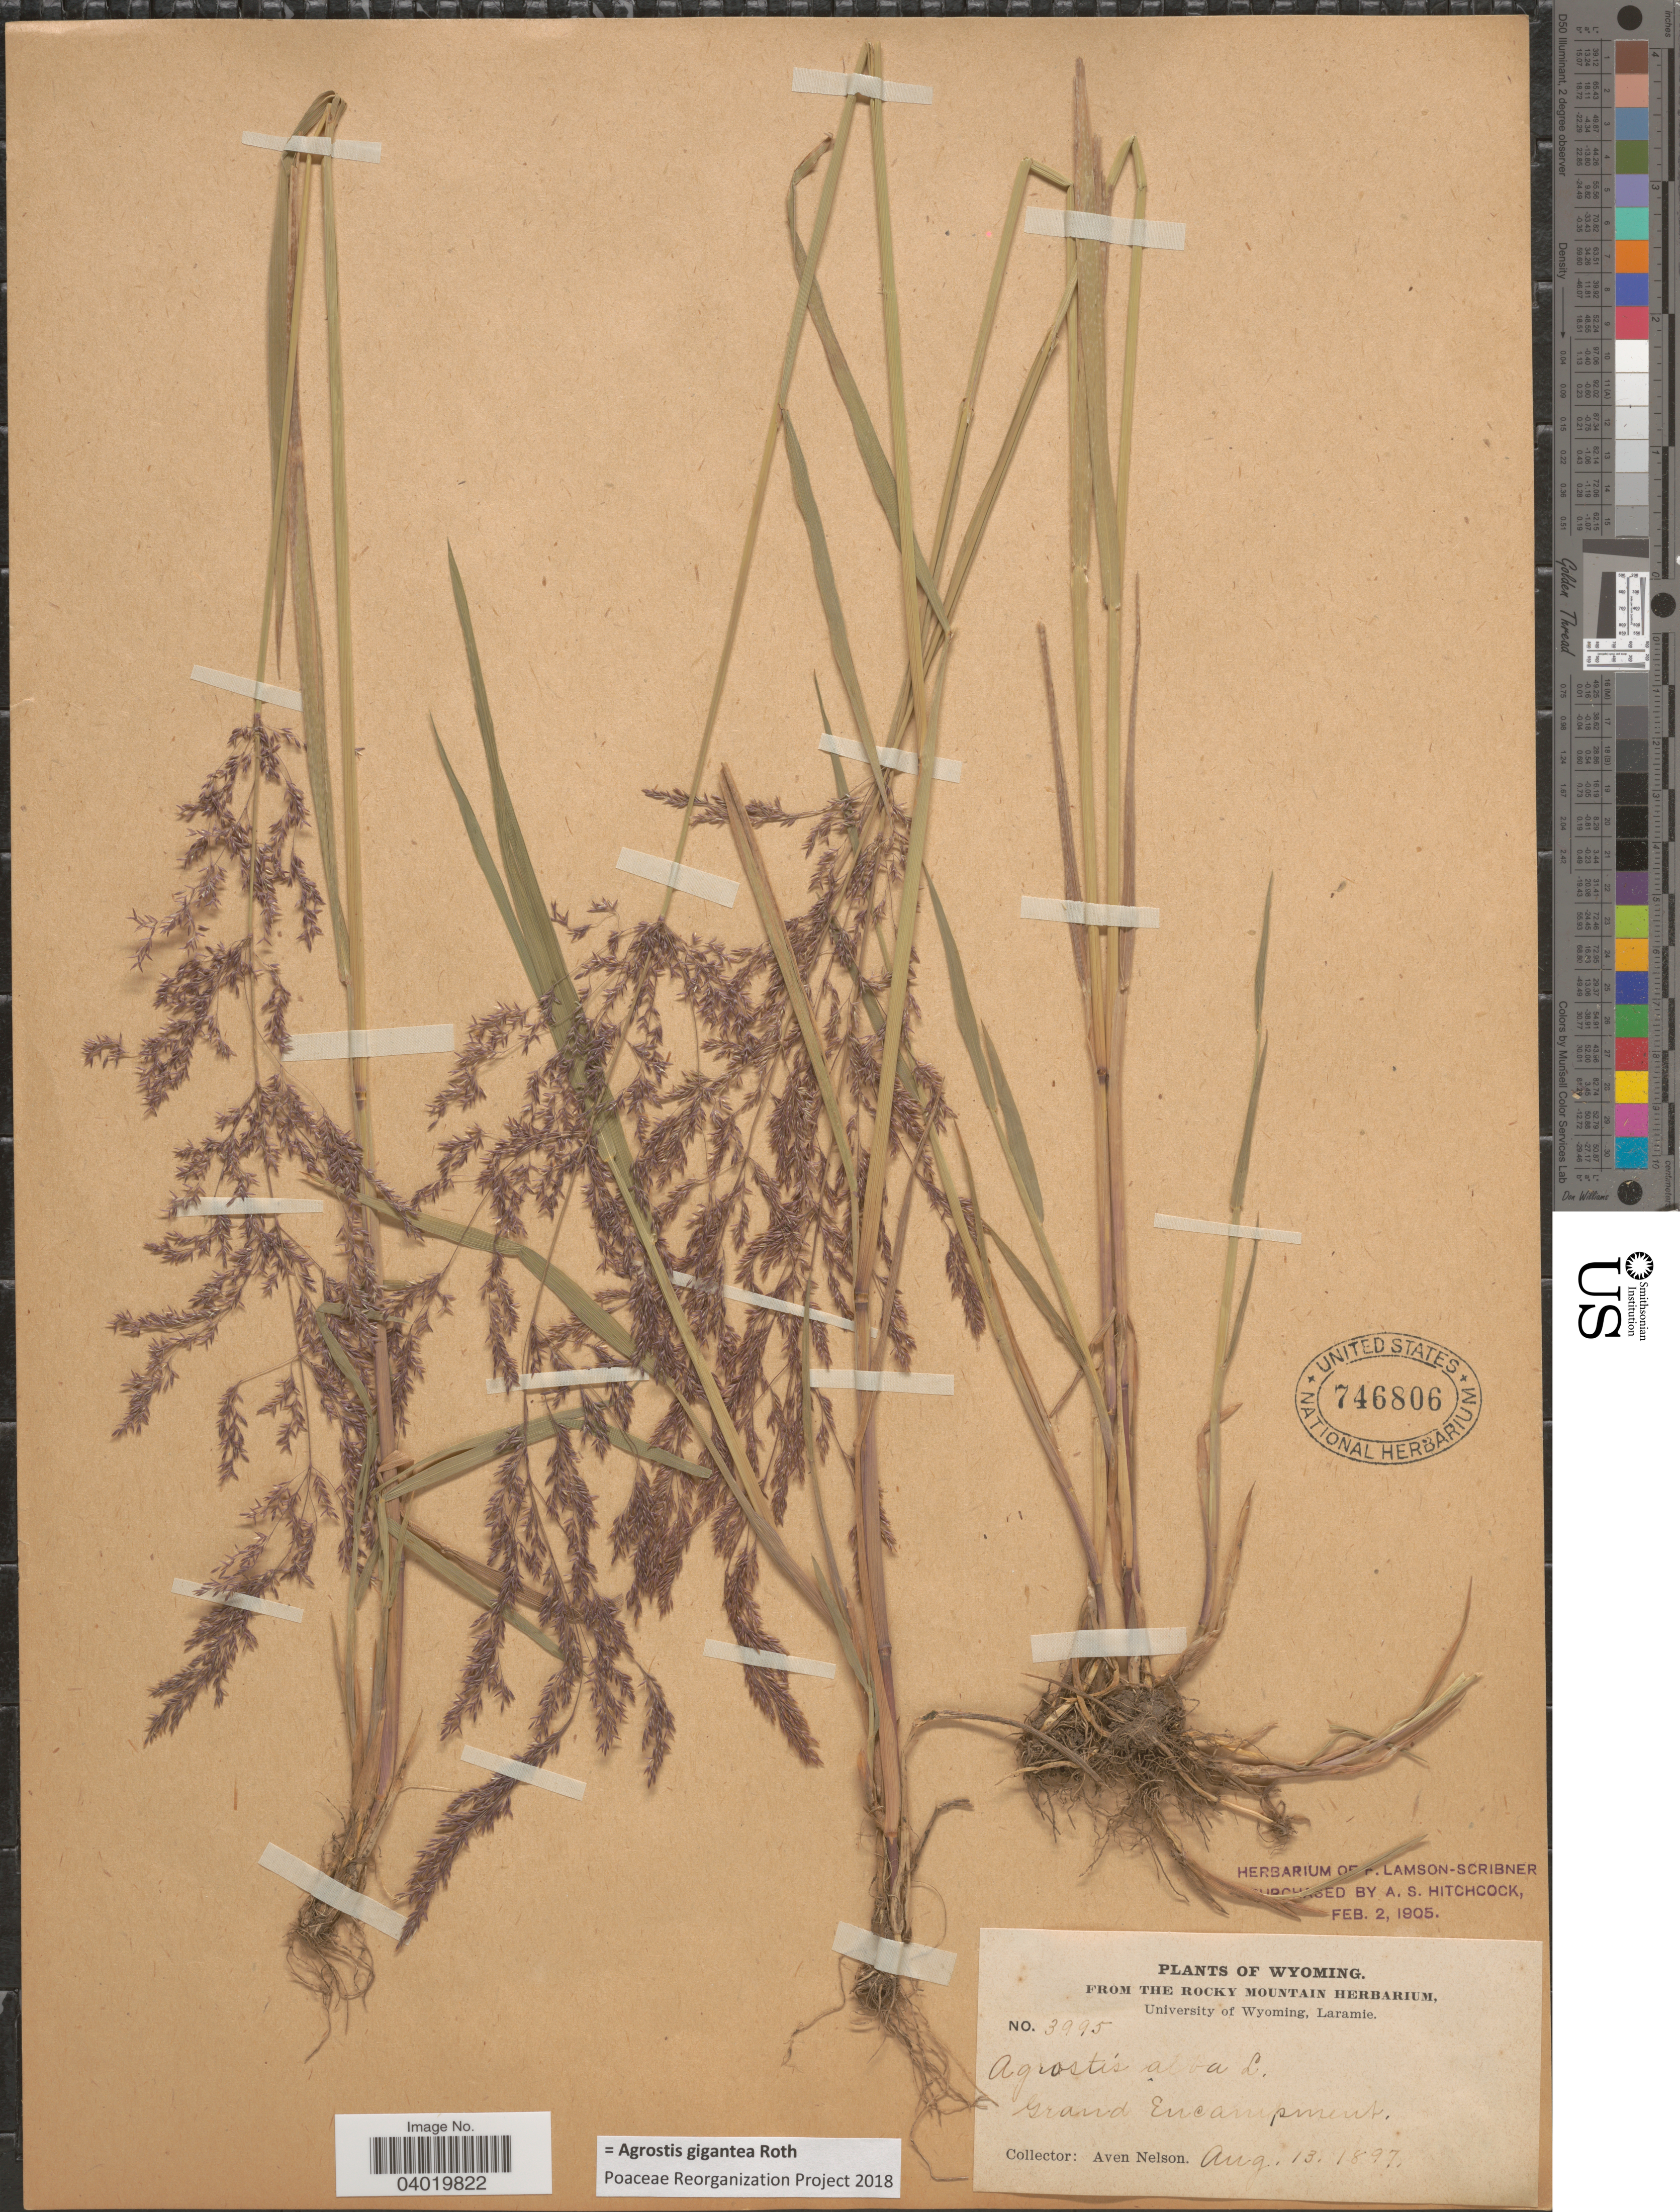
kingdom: Plantae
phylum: Tracheophyta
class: Liliopsida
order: Poales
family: Poaceae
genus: Agrostis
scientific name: Agrostis gigantea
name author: Roth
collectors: A. Nelson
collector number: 3995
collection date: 1897-08-13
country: United States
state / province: Wyoming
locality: Grand Encampment.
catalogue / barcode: US 746806